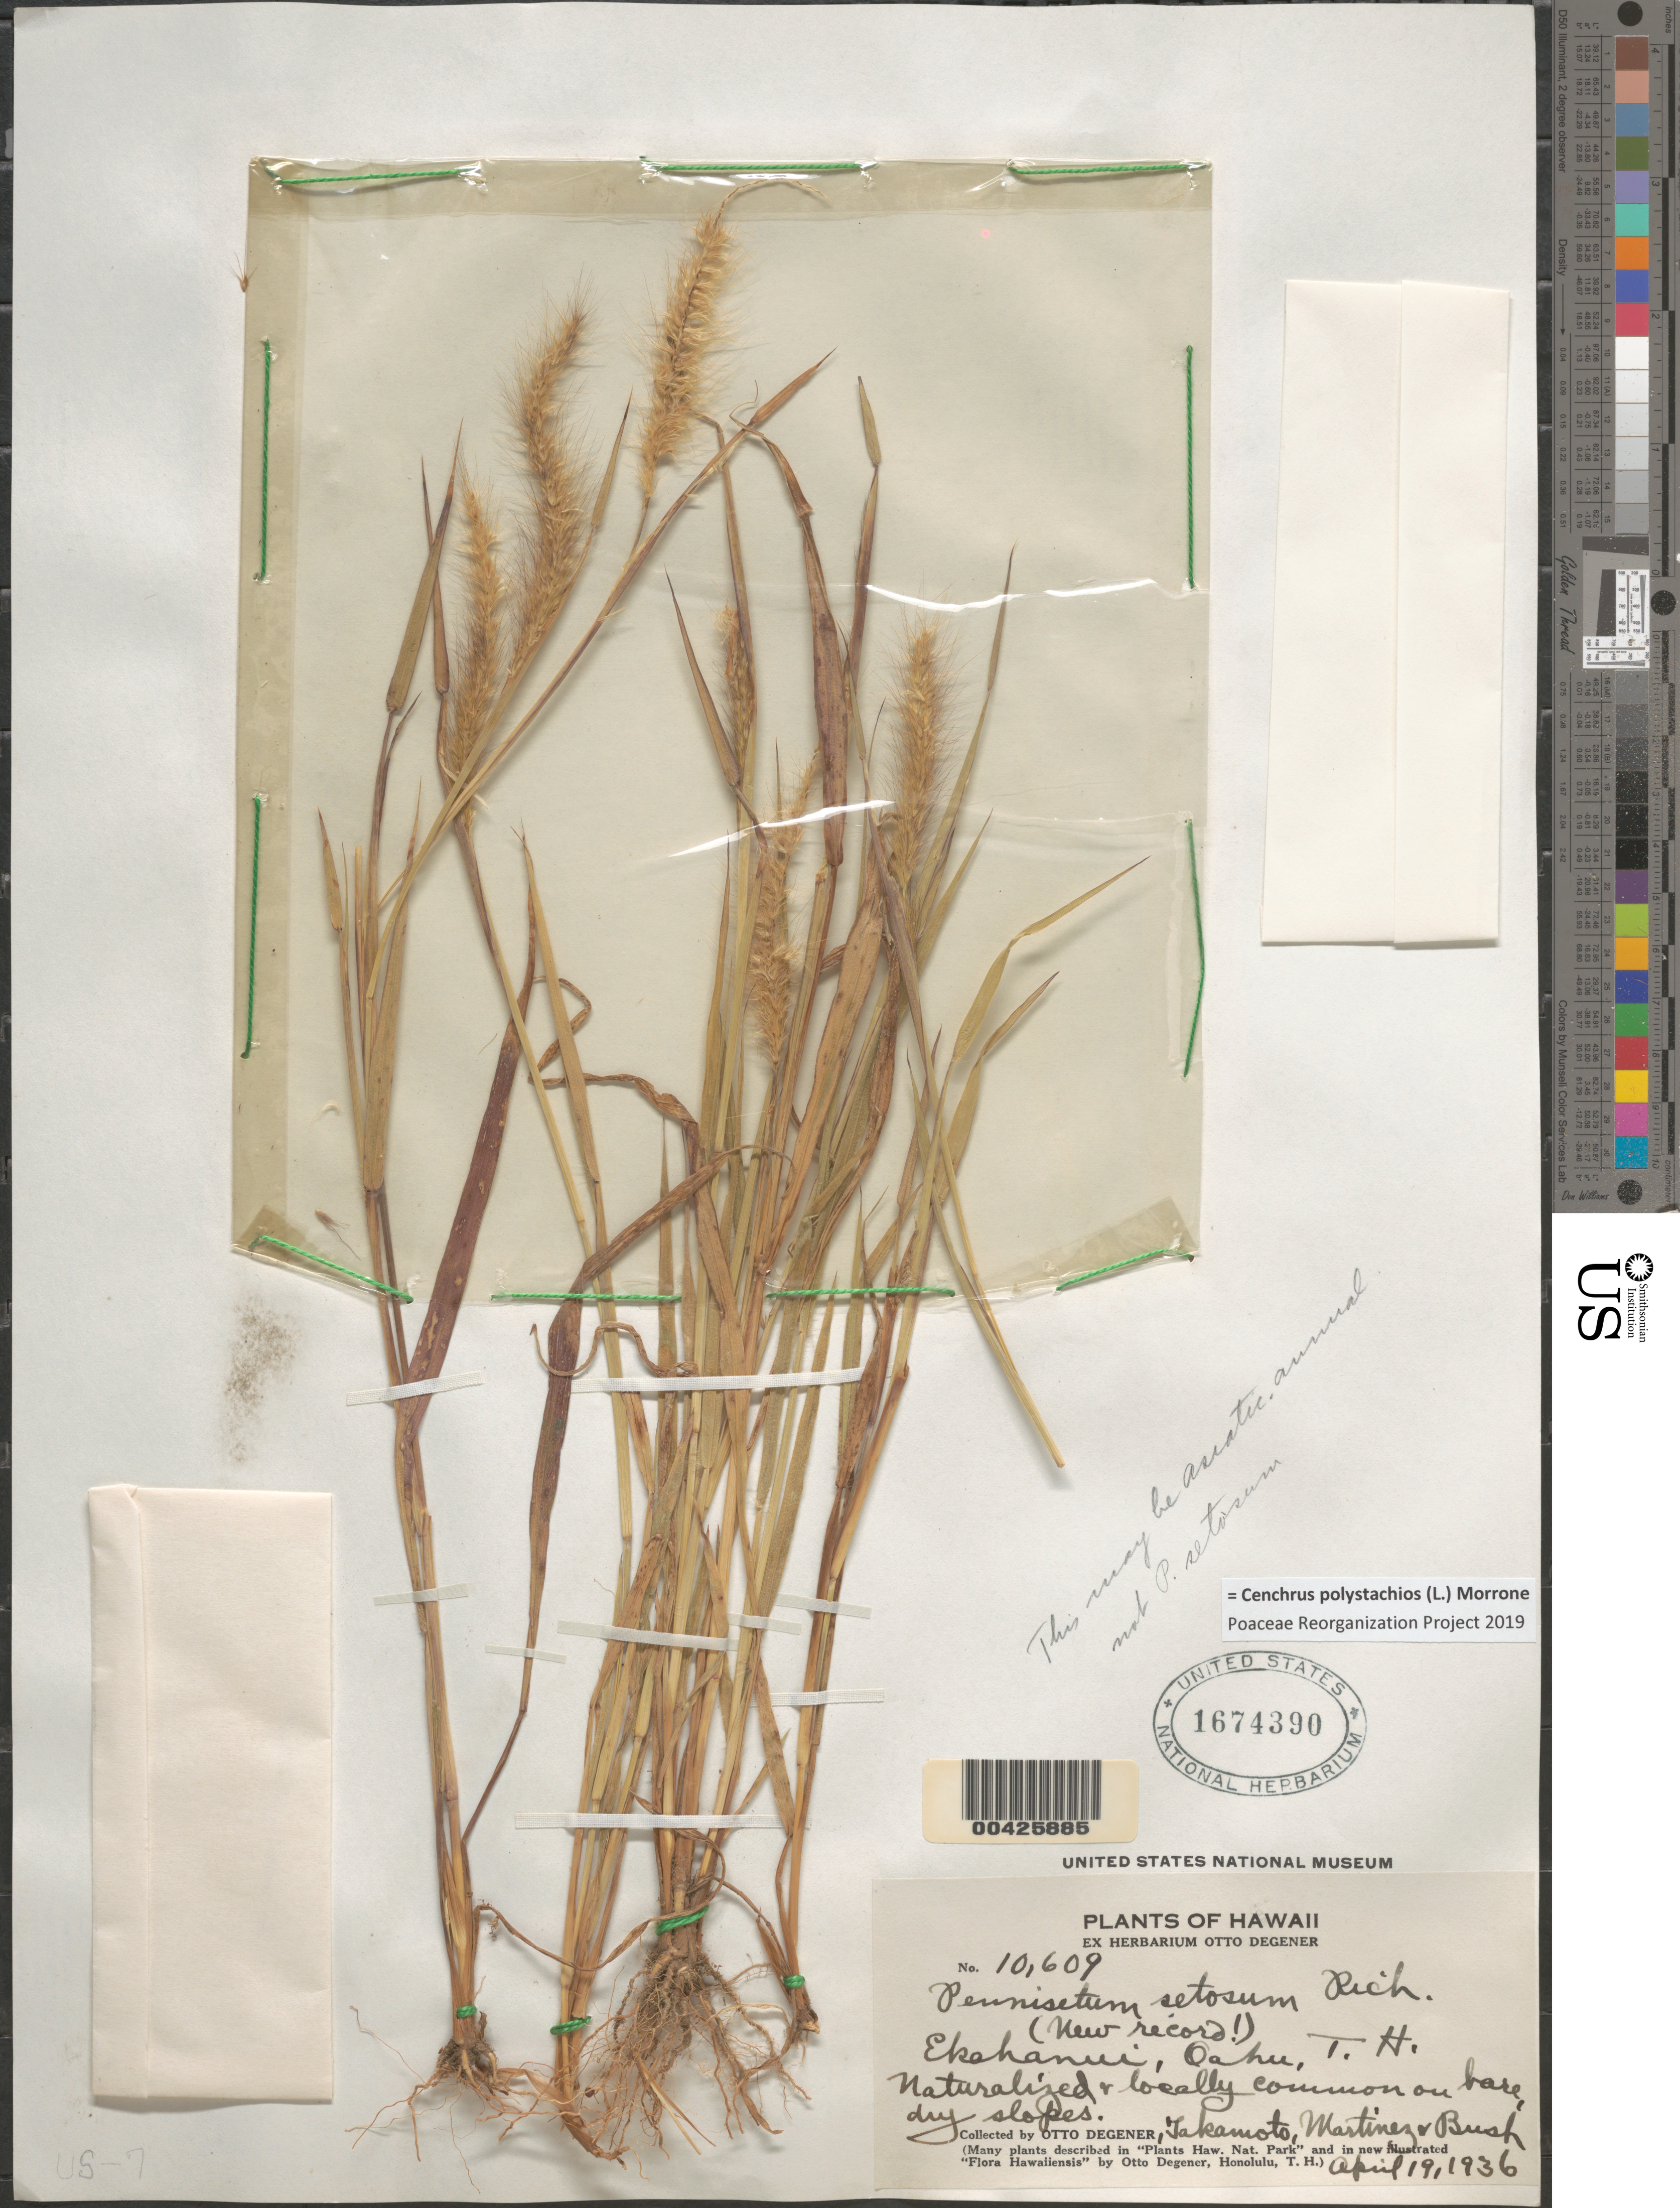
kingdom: Plantae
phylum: Tracheophyta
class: Liliopsida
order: Poales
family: Poaceae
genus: Cenchrus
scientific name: Cenchrus polystachios subsp. setosus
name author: (Sw.) P.M. Peterson & Y. Herrera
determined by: Wagner, W. L., (BOT), Smithsonian Institution - National Museum of Natural History (UNITED STATES)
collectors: O. Degener, -. Takamoto, -- Martinez & B. F. Bush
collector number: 10609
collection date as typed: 19 Apr 1936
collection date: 1936-04-19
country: United States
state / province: Hawaii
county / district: Honolulu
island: Oahu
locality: Ekahanui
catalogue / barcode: US 1674390